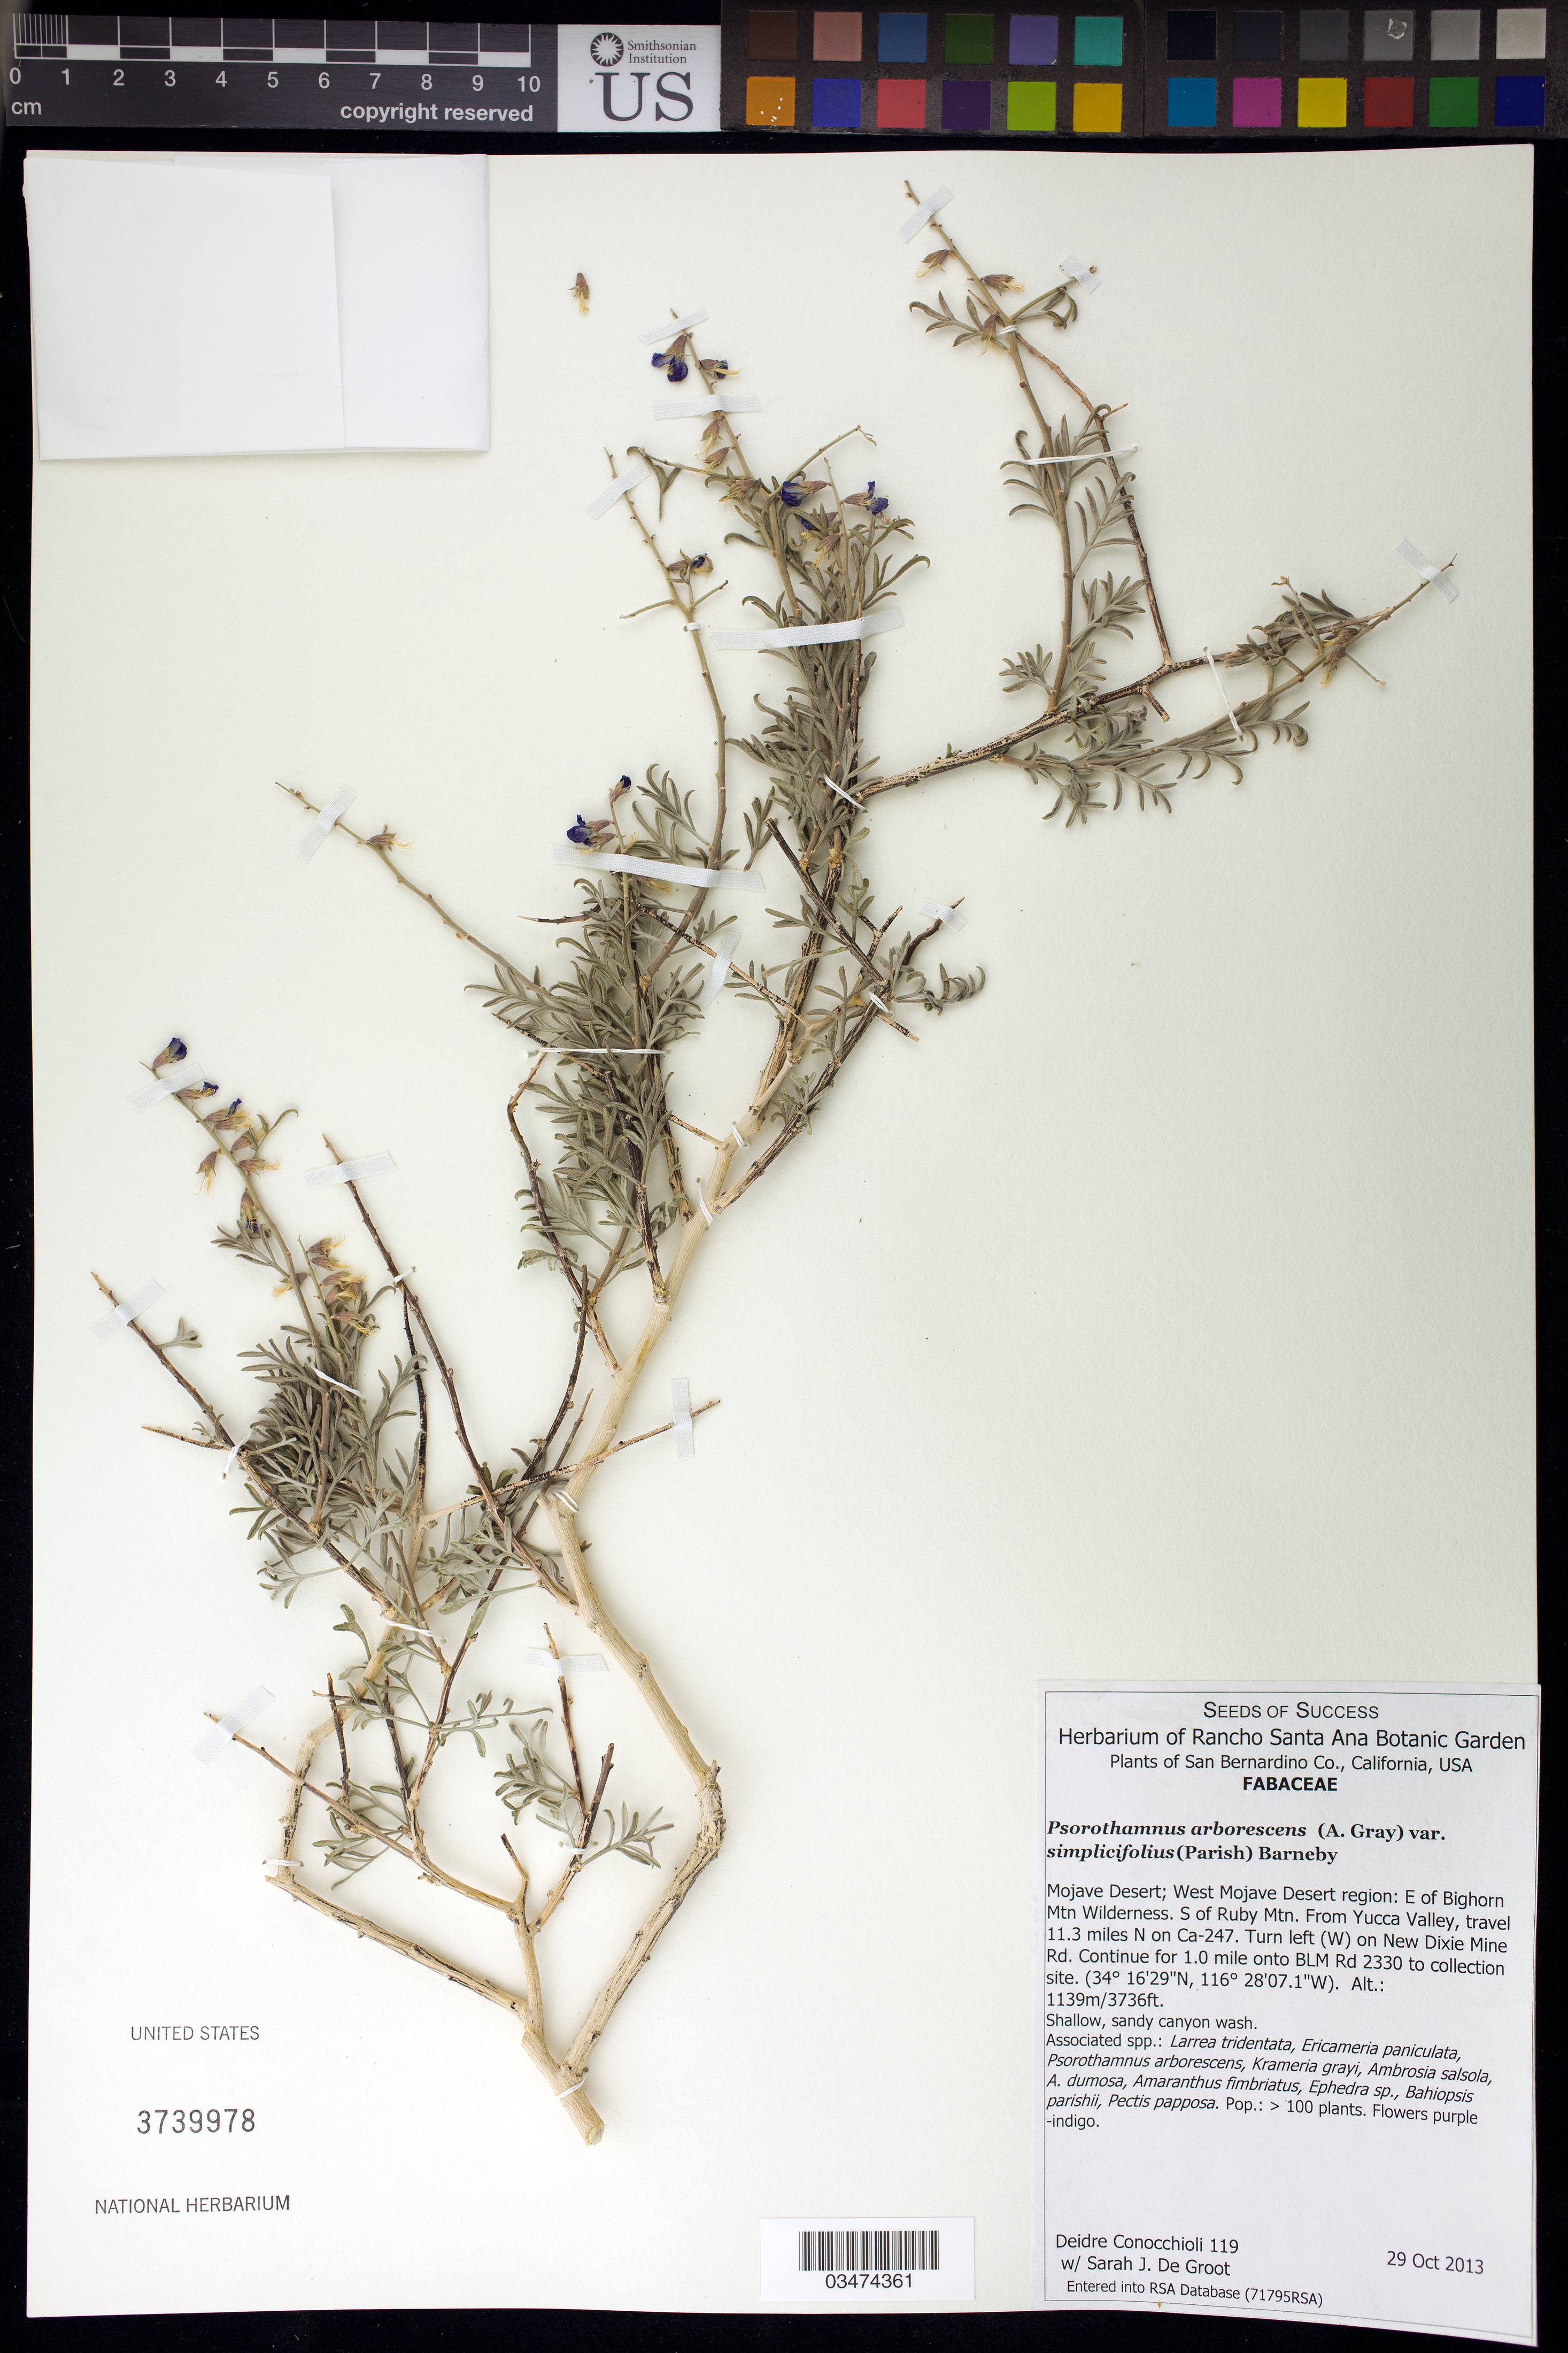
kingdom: Plantae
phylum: Tracheophyta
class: Magnoliopsida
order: Fabales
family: Fabaceae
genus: Psorothamnus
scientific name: Psorothamnus arborescens var. californicus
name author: (S. Watson) D. Sutherl. et al.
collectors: D. Conocchioli & S. De Groot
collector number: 119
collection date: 2013-10-29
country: United States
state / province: California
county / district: San Bernardino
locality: Mojave Desert, west region, E of Bighorn Mtn Wilderness. S of Ruby Mtn. 11.3 mi. N on CA-247, turn left (W) on New Dixie Mine Rd. for 1.0 mi. onto BLM Rd 2330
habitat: Shallow, sandy canyon wash.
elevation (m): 1139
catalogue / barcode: US 3739978